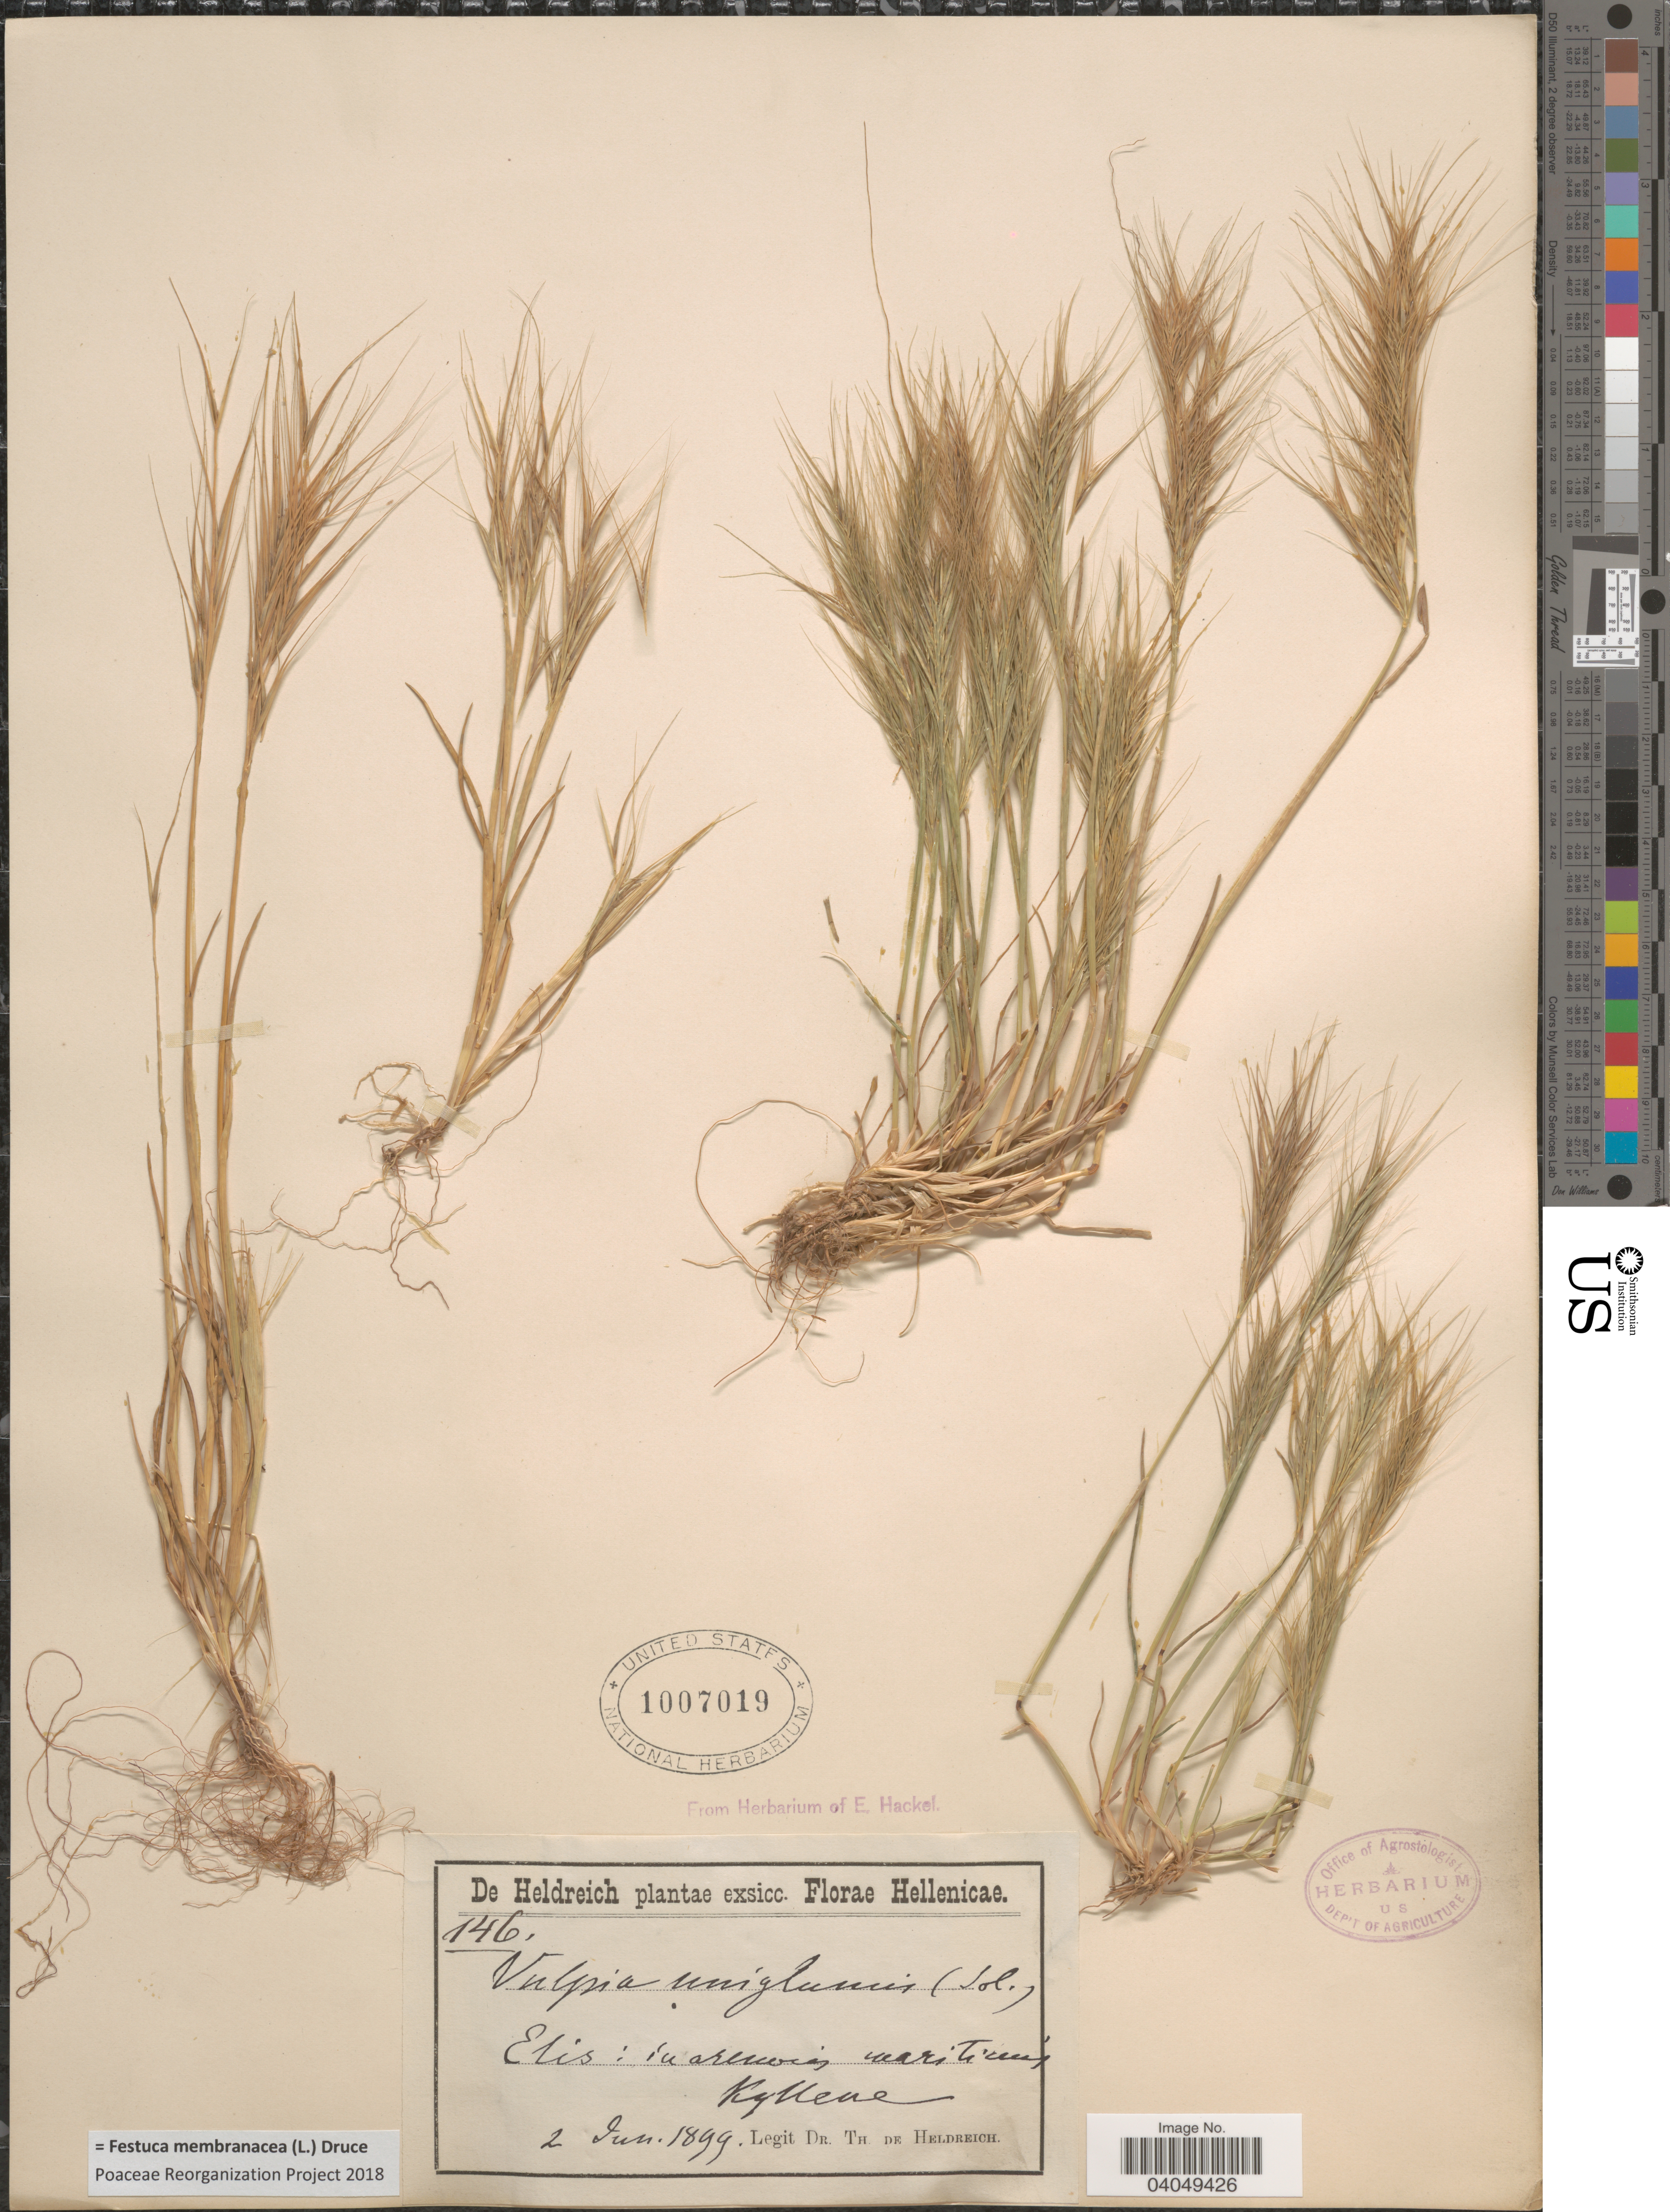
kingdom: Plantae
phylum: Tracheophyta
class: Liliopsida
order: Poales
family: Poaceae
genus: Festuca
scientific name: Festuca membranacea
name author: Kit.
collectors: T. De Heldreich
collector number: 146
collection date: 1899-06-02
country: Greece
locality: Hellenicae. Elis: in arenosis maritimis Kyllene.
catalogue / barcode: US 1007019